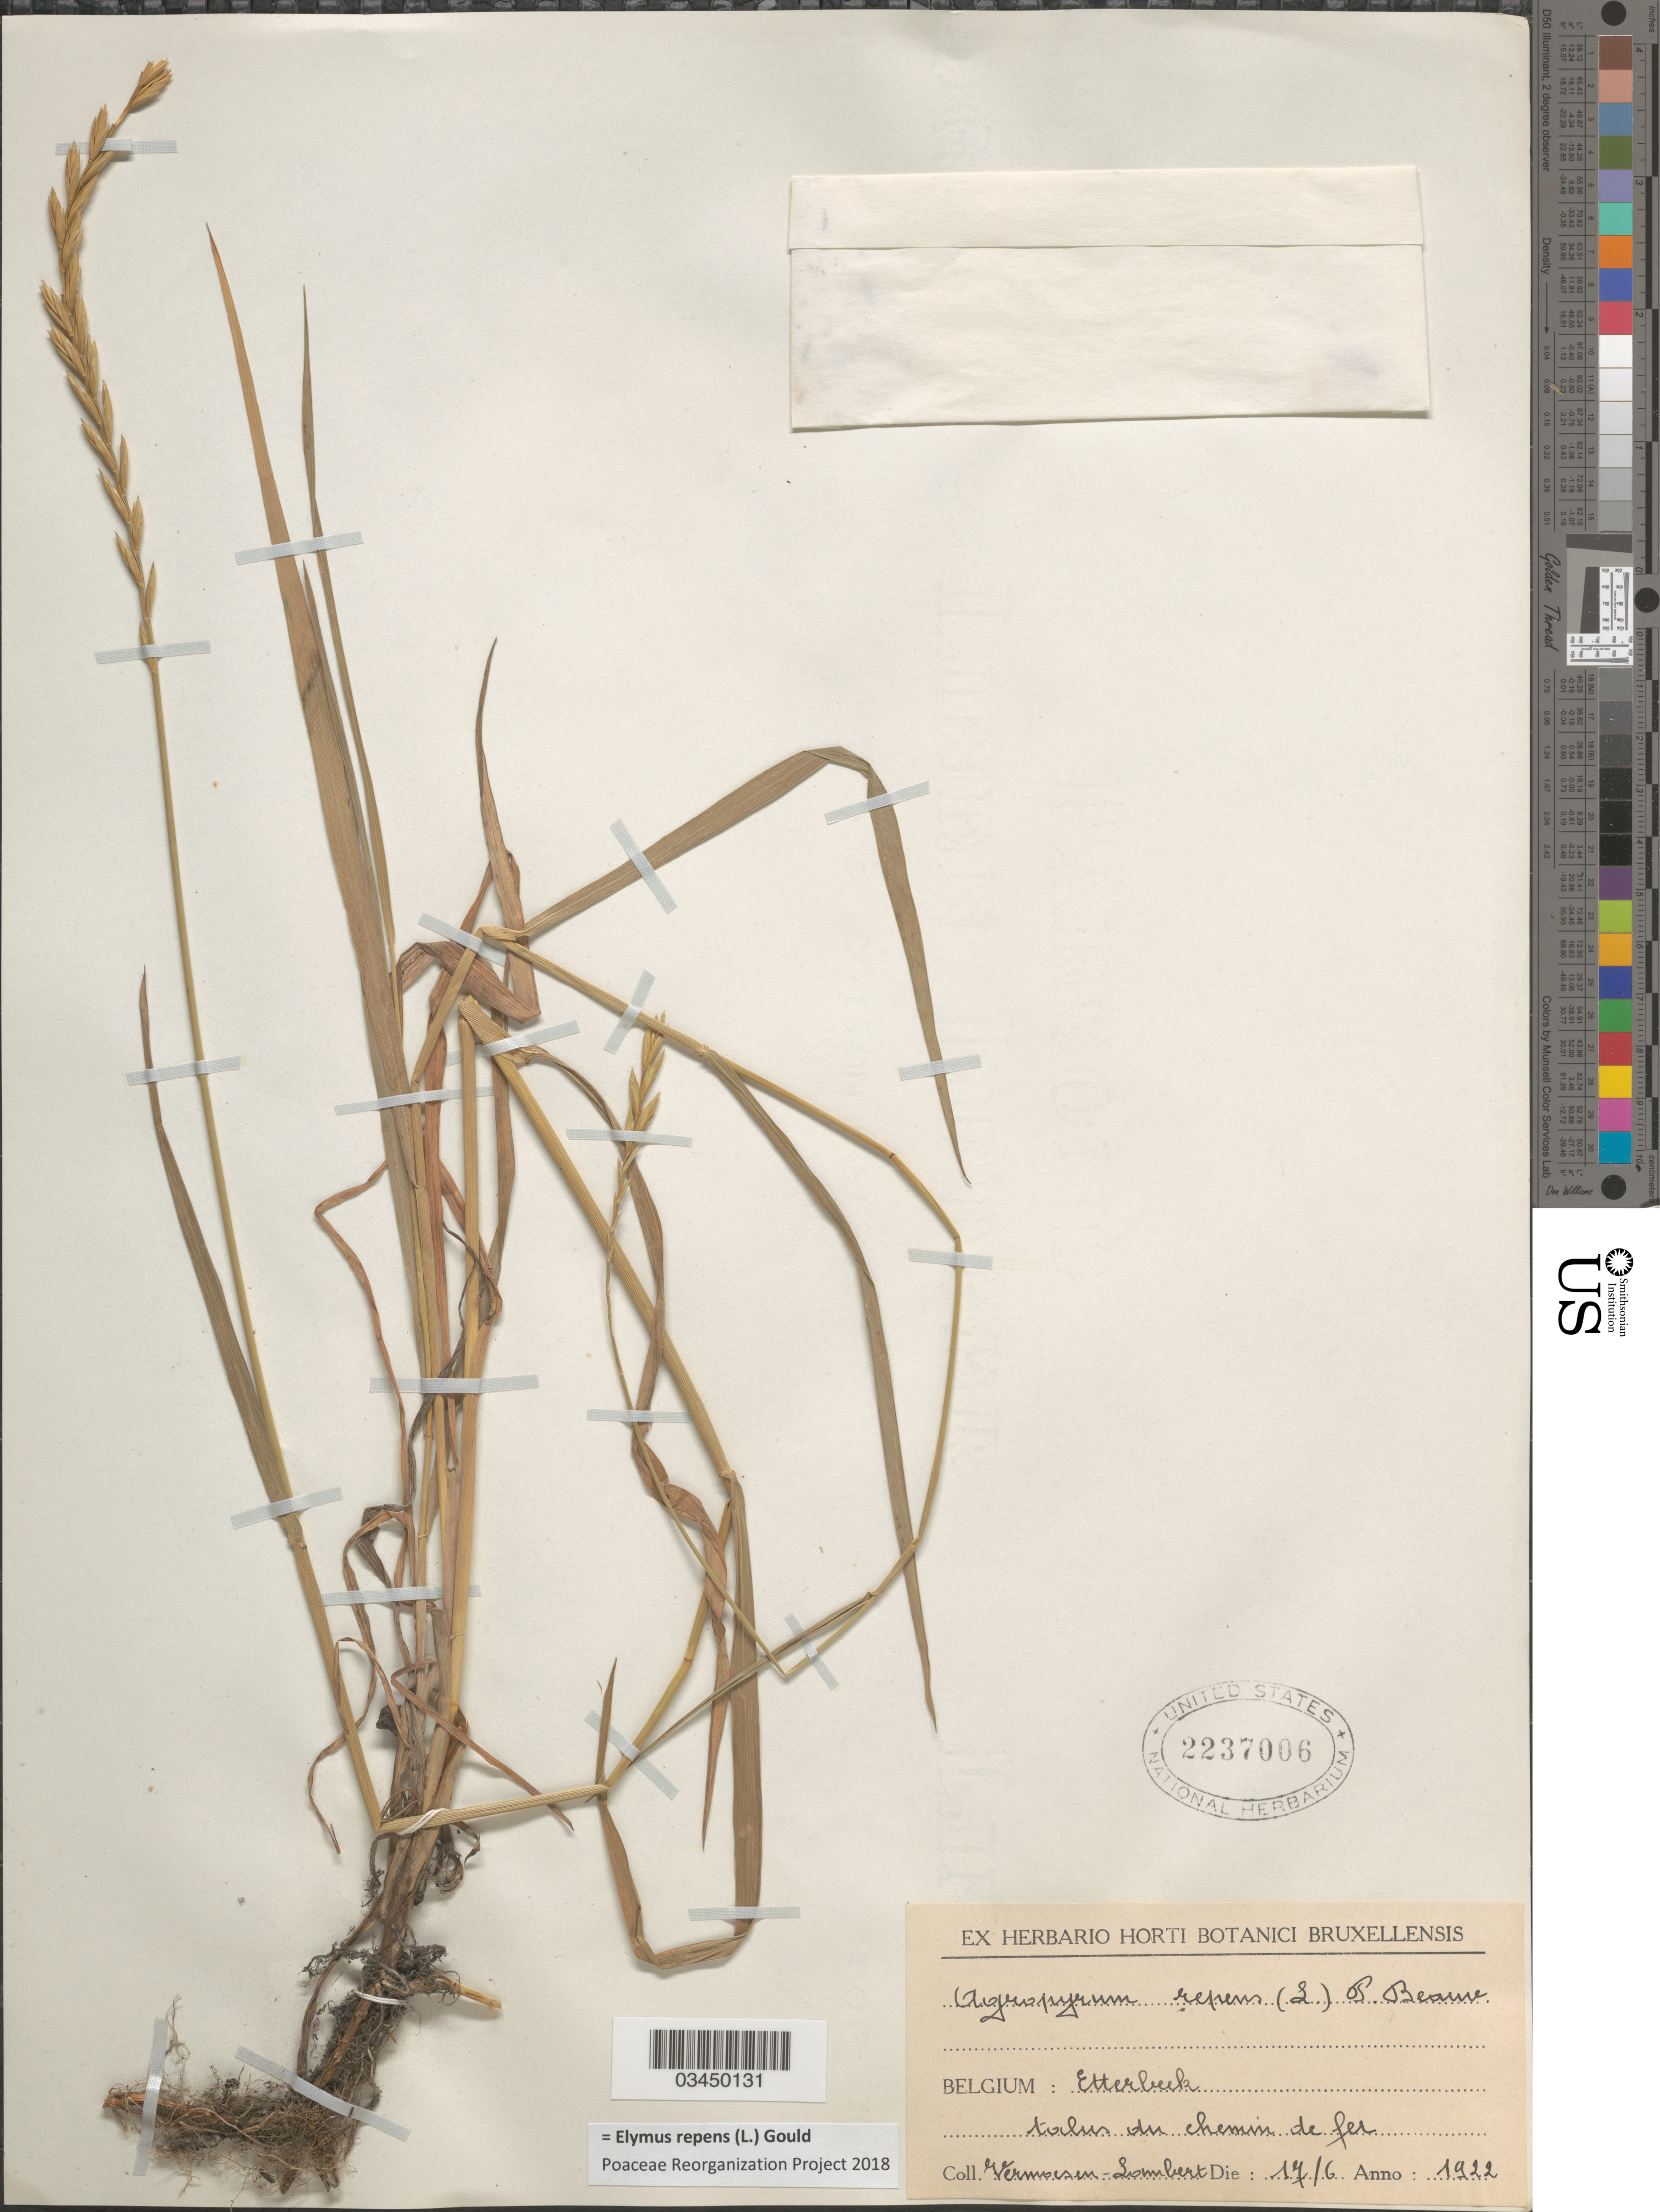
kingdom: Plantae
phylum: Tracheophyta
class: Liliopsida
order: Poales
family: Poaceae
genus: Elymus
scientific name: Elymus repens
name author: (L.) Gould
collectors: -- Vermoesen & Lambert, --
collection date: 1922-06-17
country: Belgium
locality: Etterbeek talus du chemin de fer.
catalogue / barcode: US 2237006